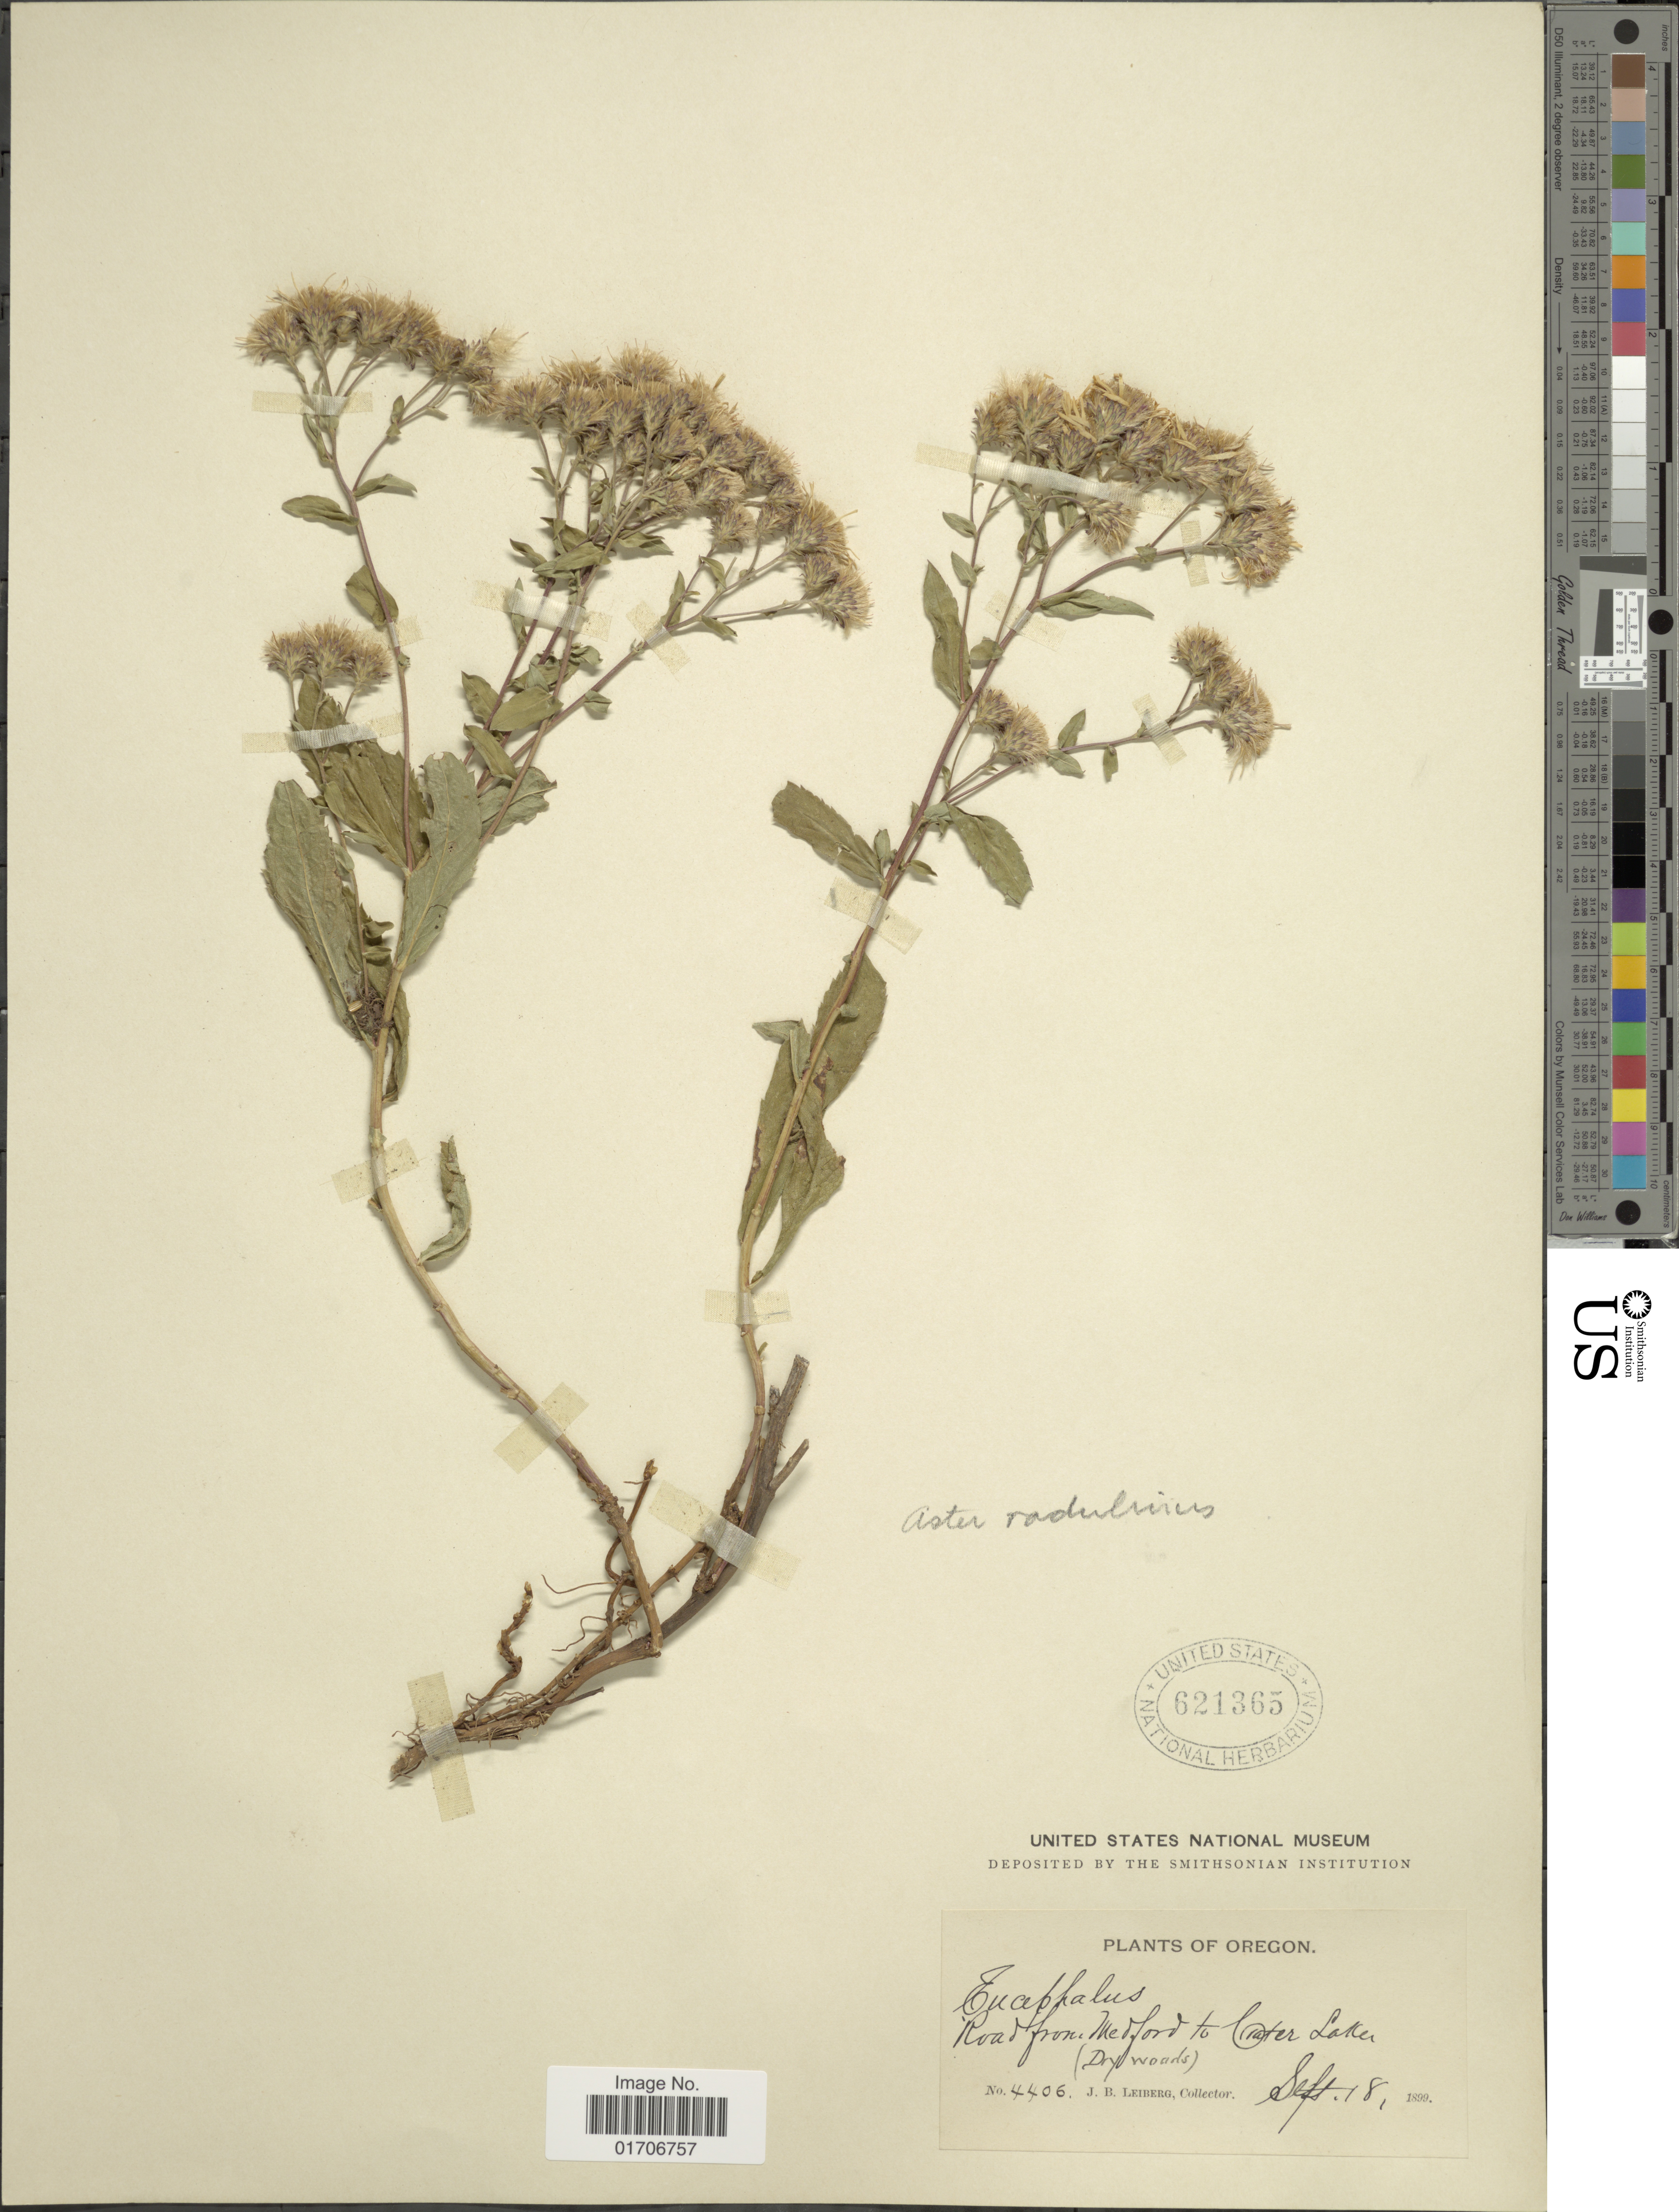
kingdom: Plantae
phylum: Tracheophyta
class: Magnoliopsida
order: Asterales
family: Asteraceae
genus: Eurybia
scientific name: Eurybia radulina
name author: (A. Gray) G.L. Nesom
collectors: J. B. Leiberg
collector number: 4406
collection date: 1899-09-18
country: United States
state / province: Oregon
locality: Road from Medford to Crater Lake.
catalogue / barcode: US 621365